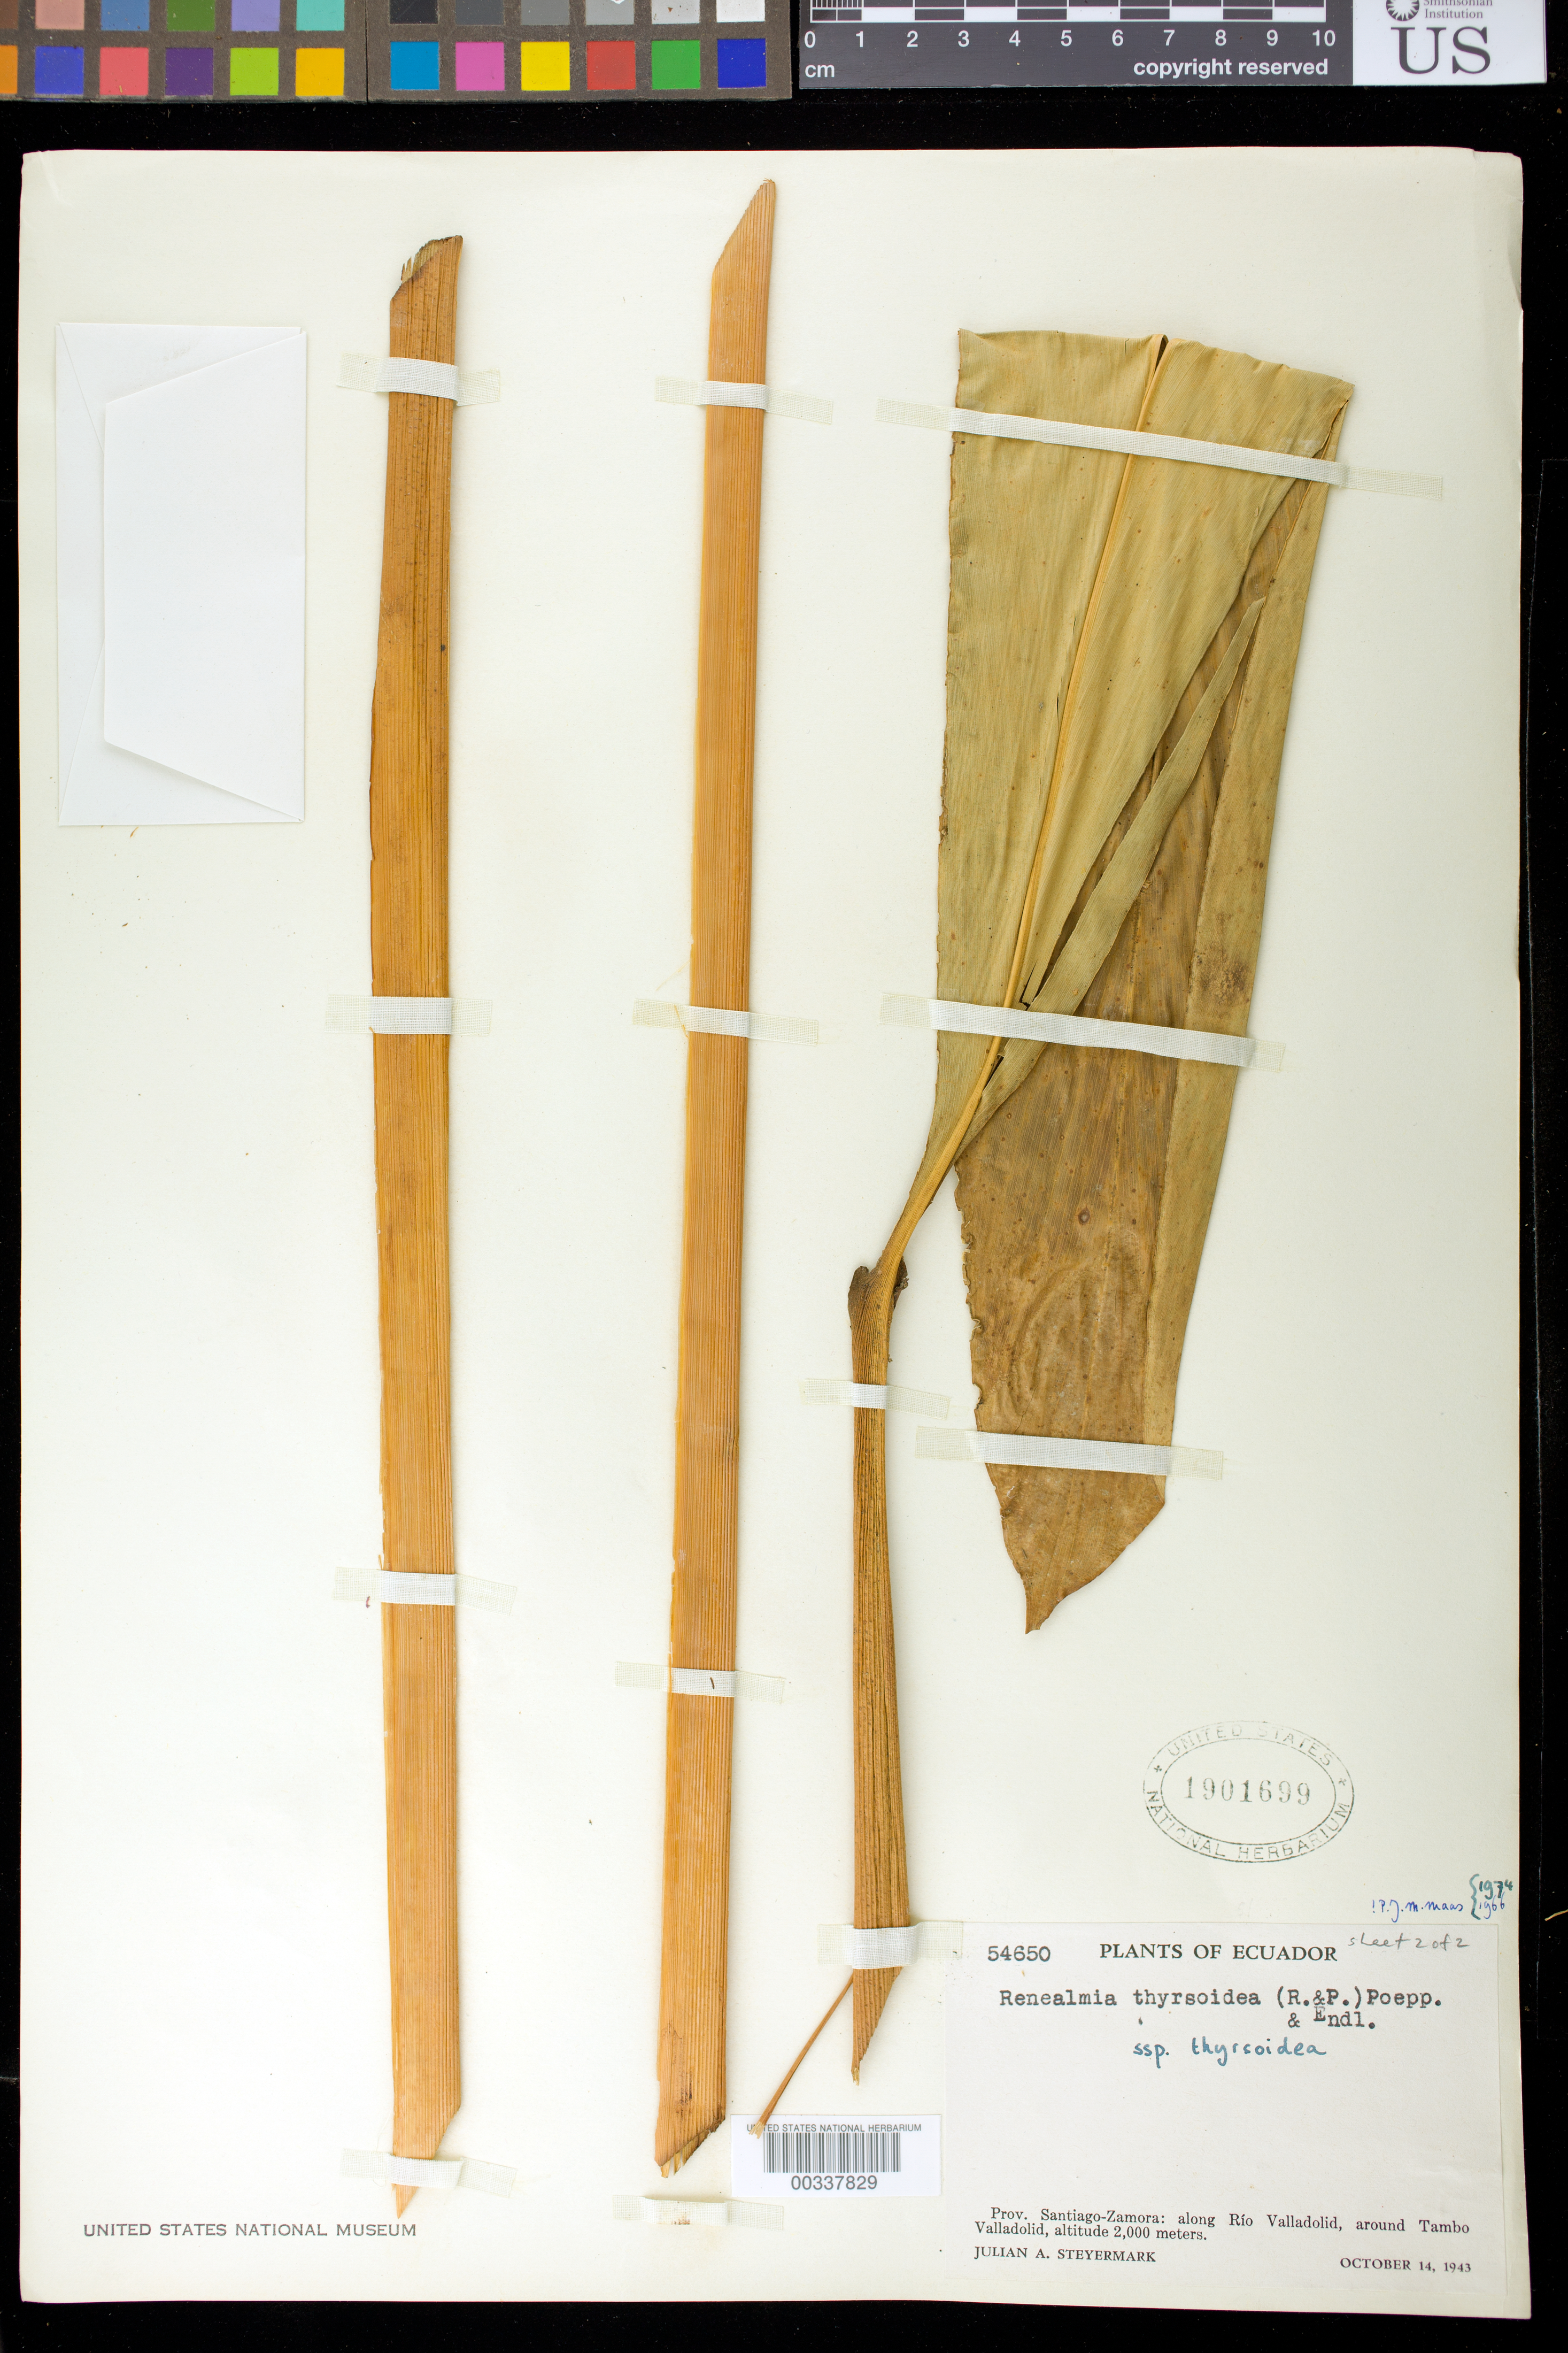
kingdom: Plantae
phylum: Tracheophyta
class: Liliopsida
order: Zingiberales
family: Zingiberaceae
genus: Renealmia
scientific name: Renealmia thyrsoidea subsp. thyrsoidea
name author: (Ruiz & Pav.) Poepp. & Endl.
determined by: Maas, Paul J. M.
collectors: J. Steyermark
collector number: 54650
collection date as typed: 14 Oct 1943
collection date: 1943-10-14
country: Ecuador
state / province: Zamora-Chinchipe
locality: Santiago-Zamora: along Rio valLadolid, around Tambo valLadolid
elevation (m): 2000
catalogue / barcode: US 1901699